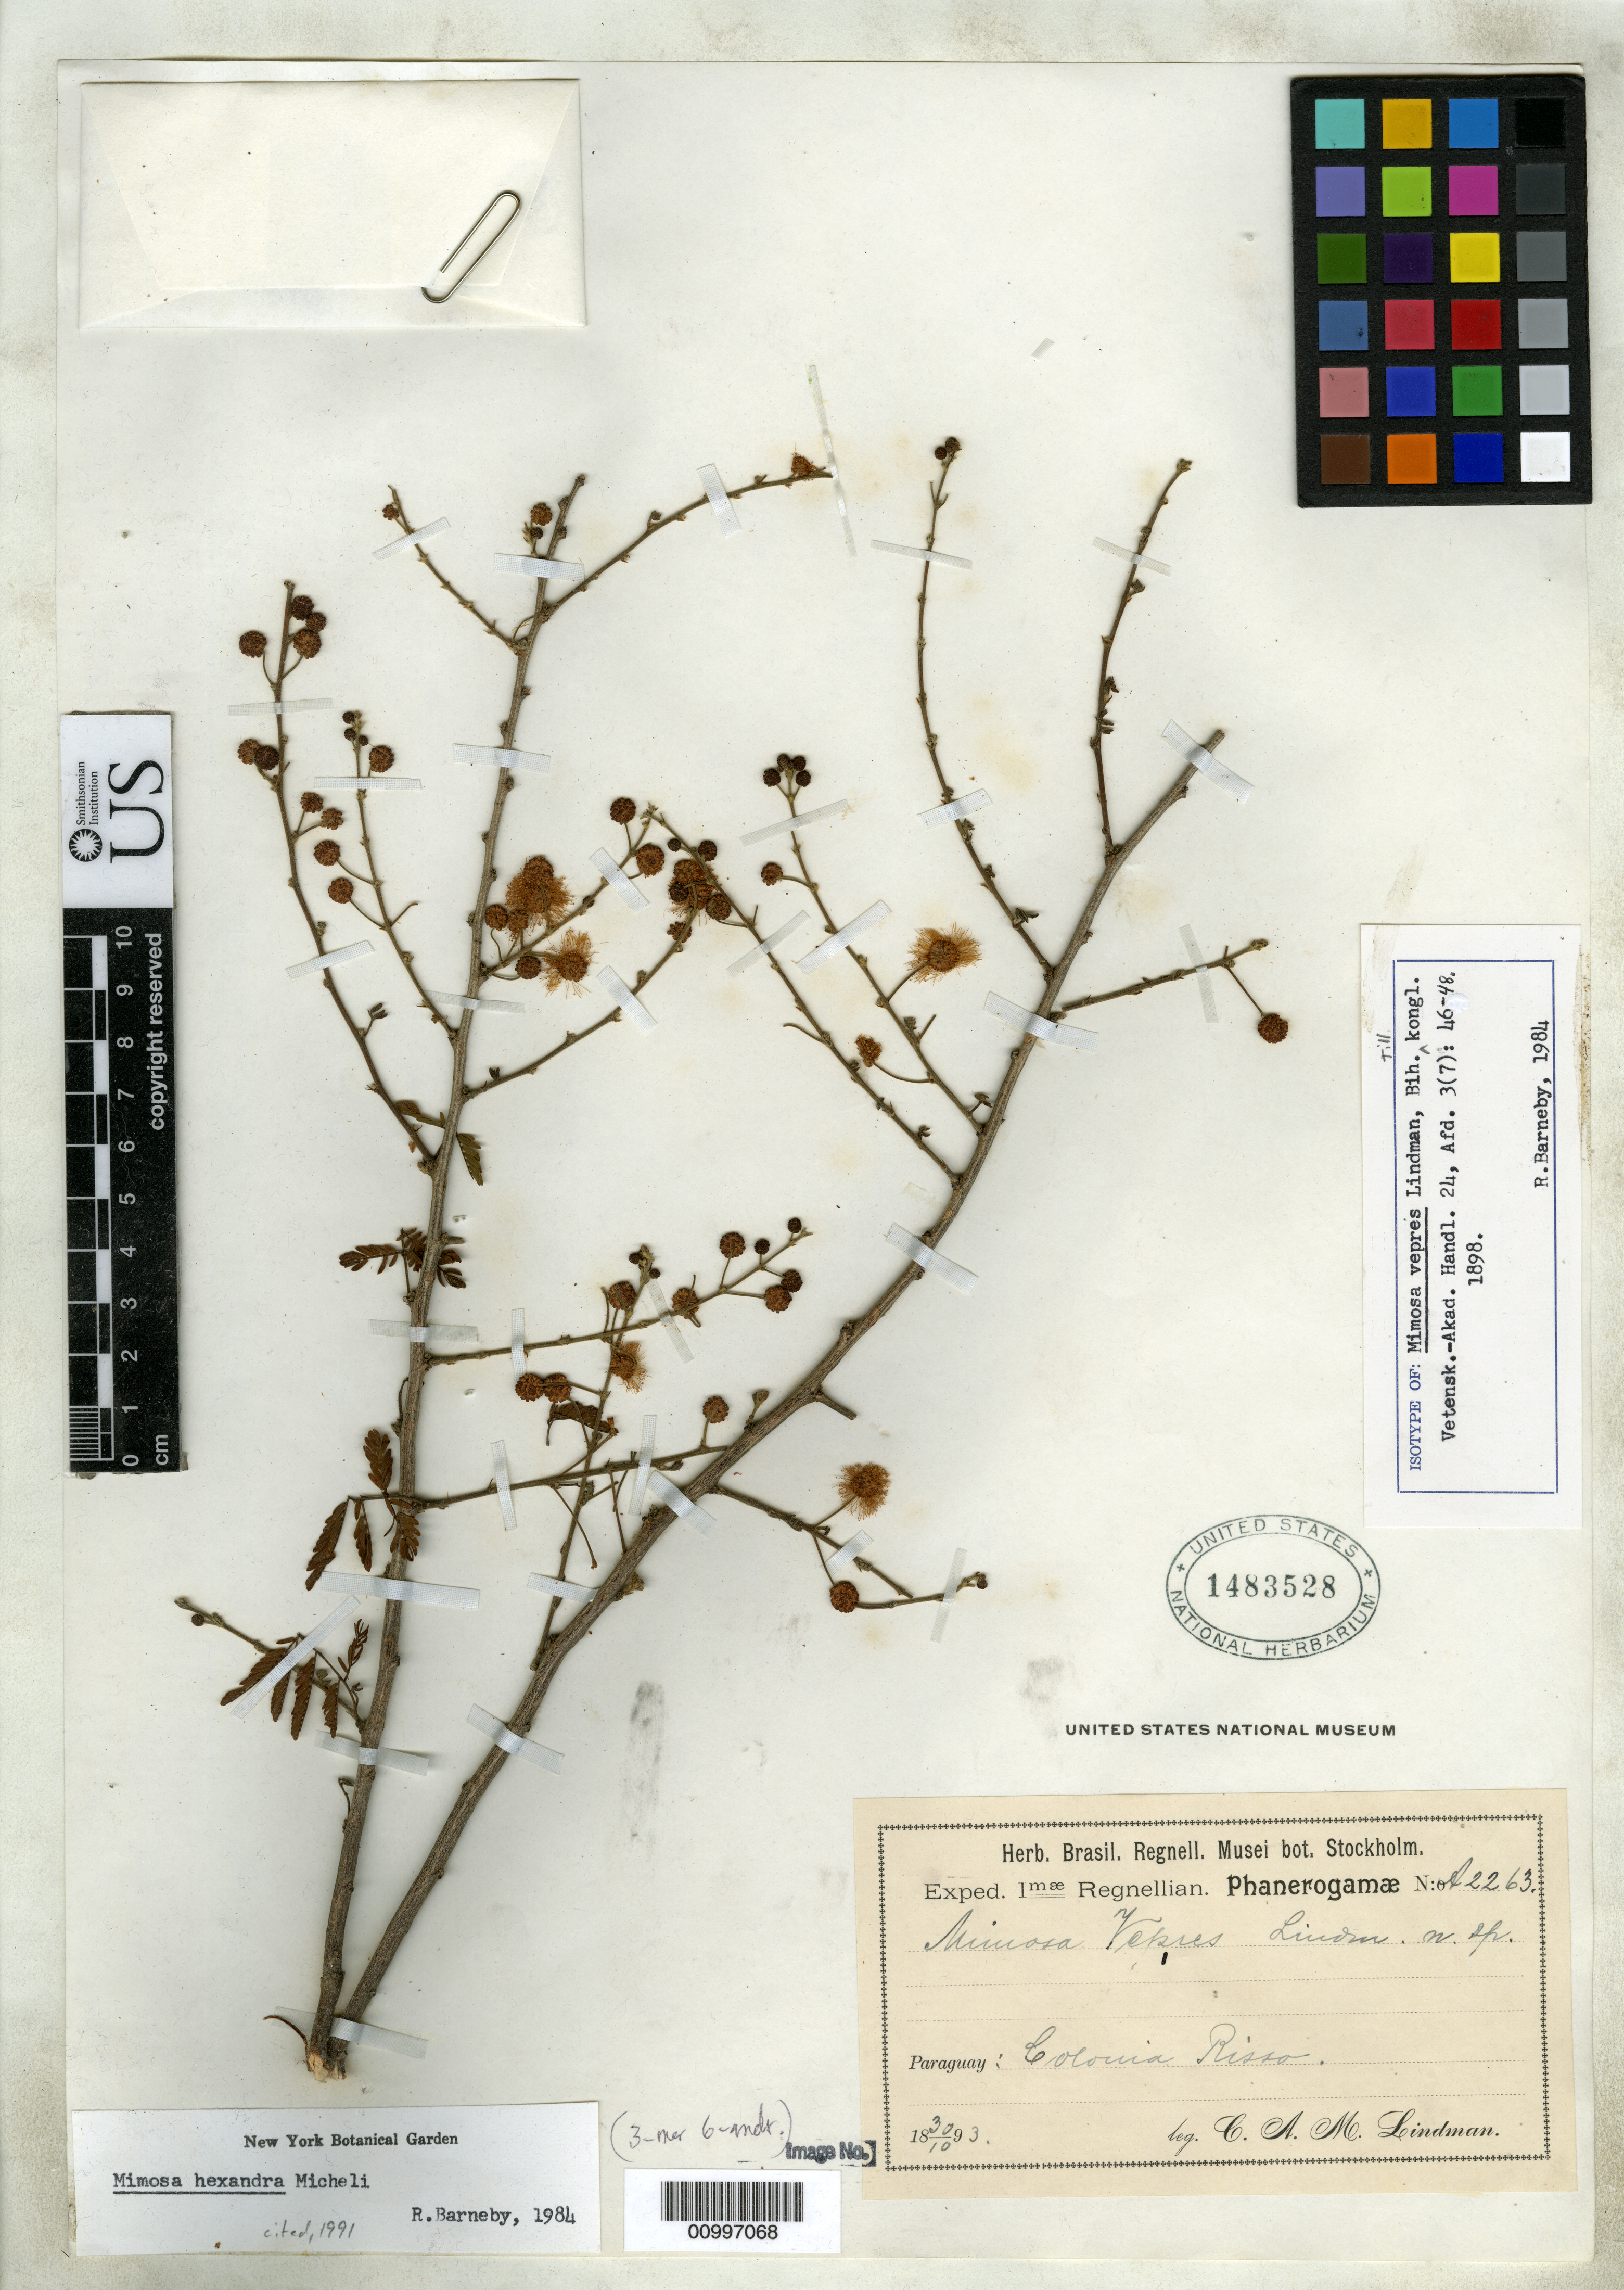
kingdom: Plantae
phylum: Tracheophyta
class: Magnoliopsida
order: Fabales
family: Fabaceae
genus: Mimosa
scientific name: Mimosa vepres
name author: Lindm.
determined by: Barneby, Rupert C., (NY)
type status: Isotype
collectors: C. Lindman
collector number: A2263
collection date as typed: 30 Oct 1893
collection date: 1893-10-30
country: Paraguay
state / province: Concepcion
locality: Colonia Risso.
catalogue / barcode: US 1483528